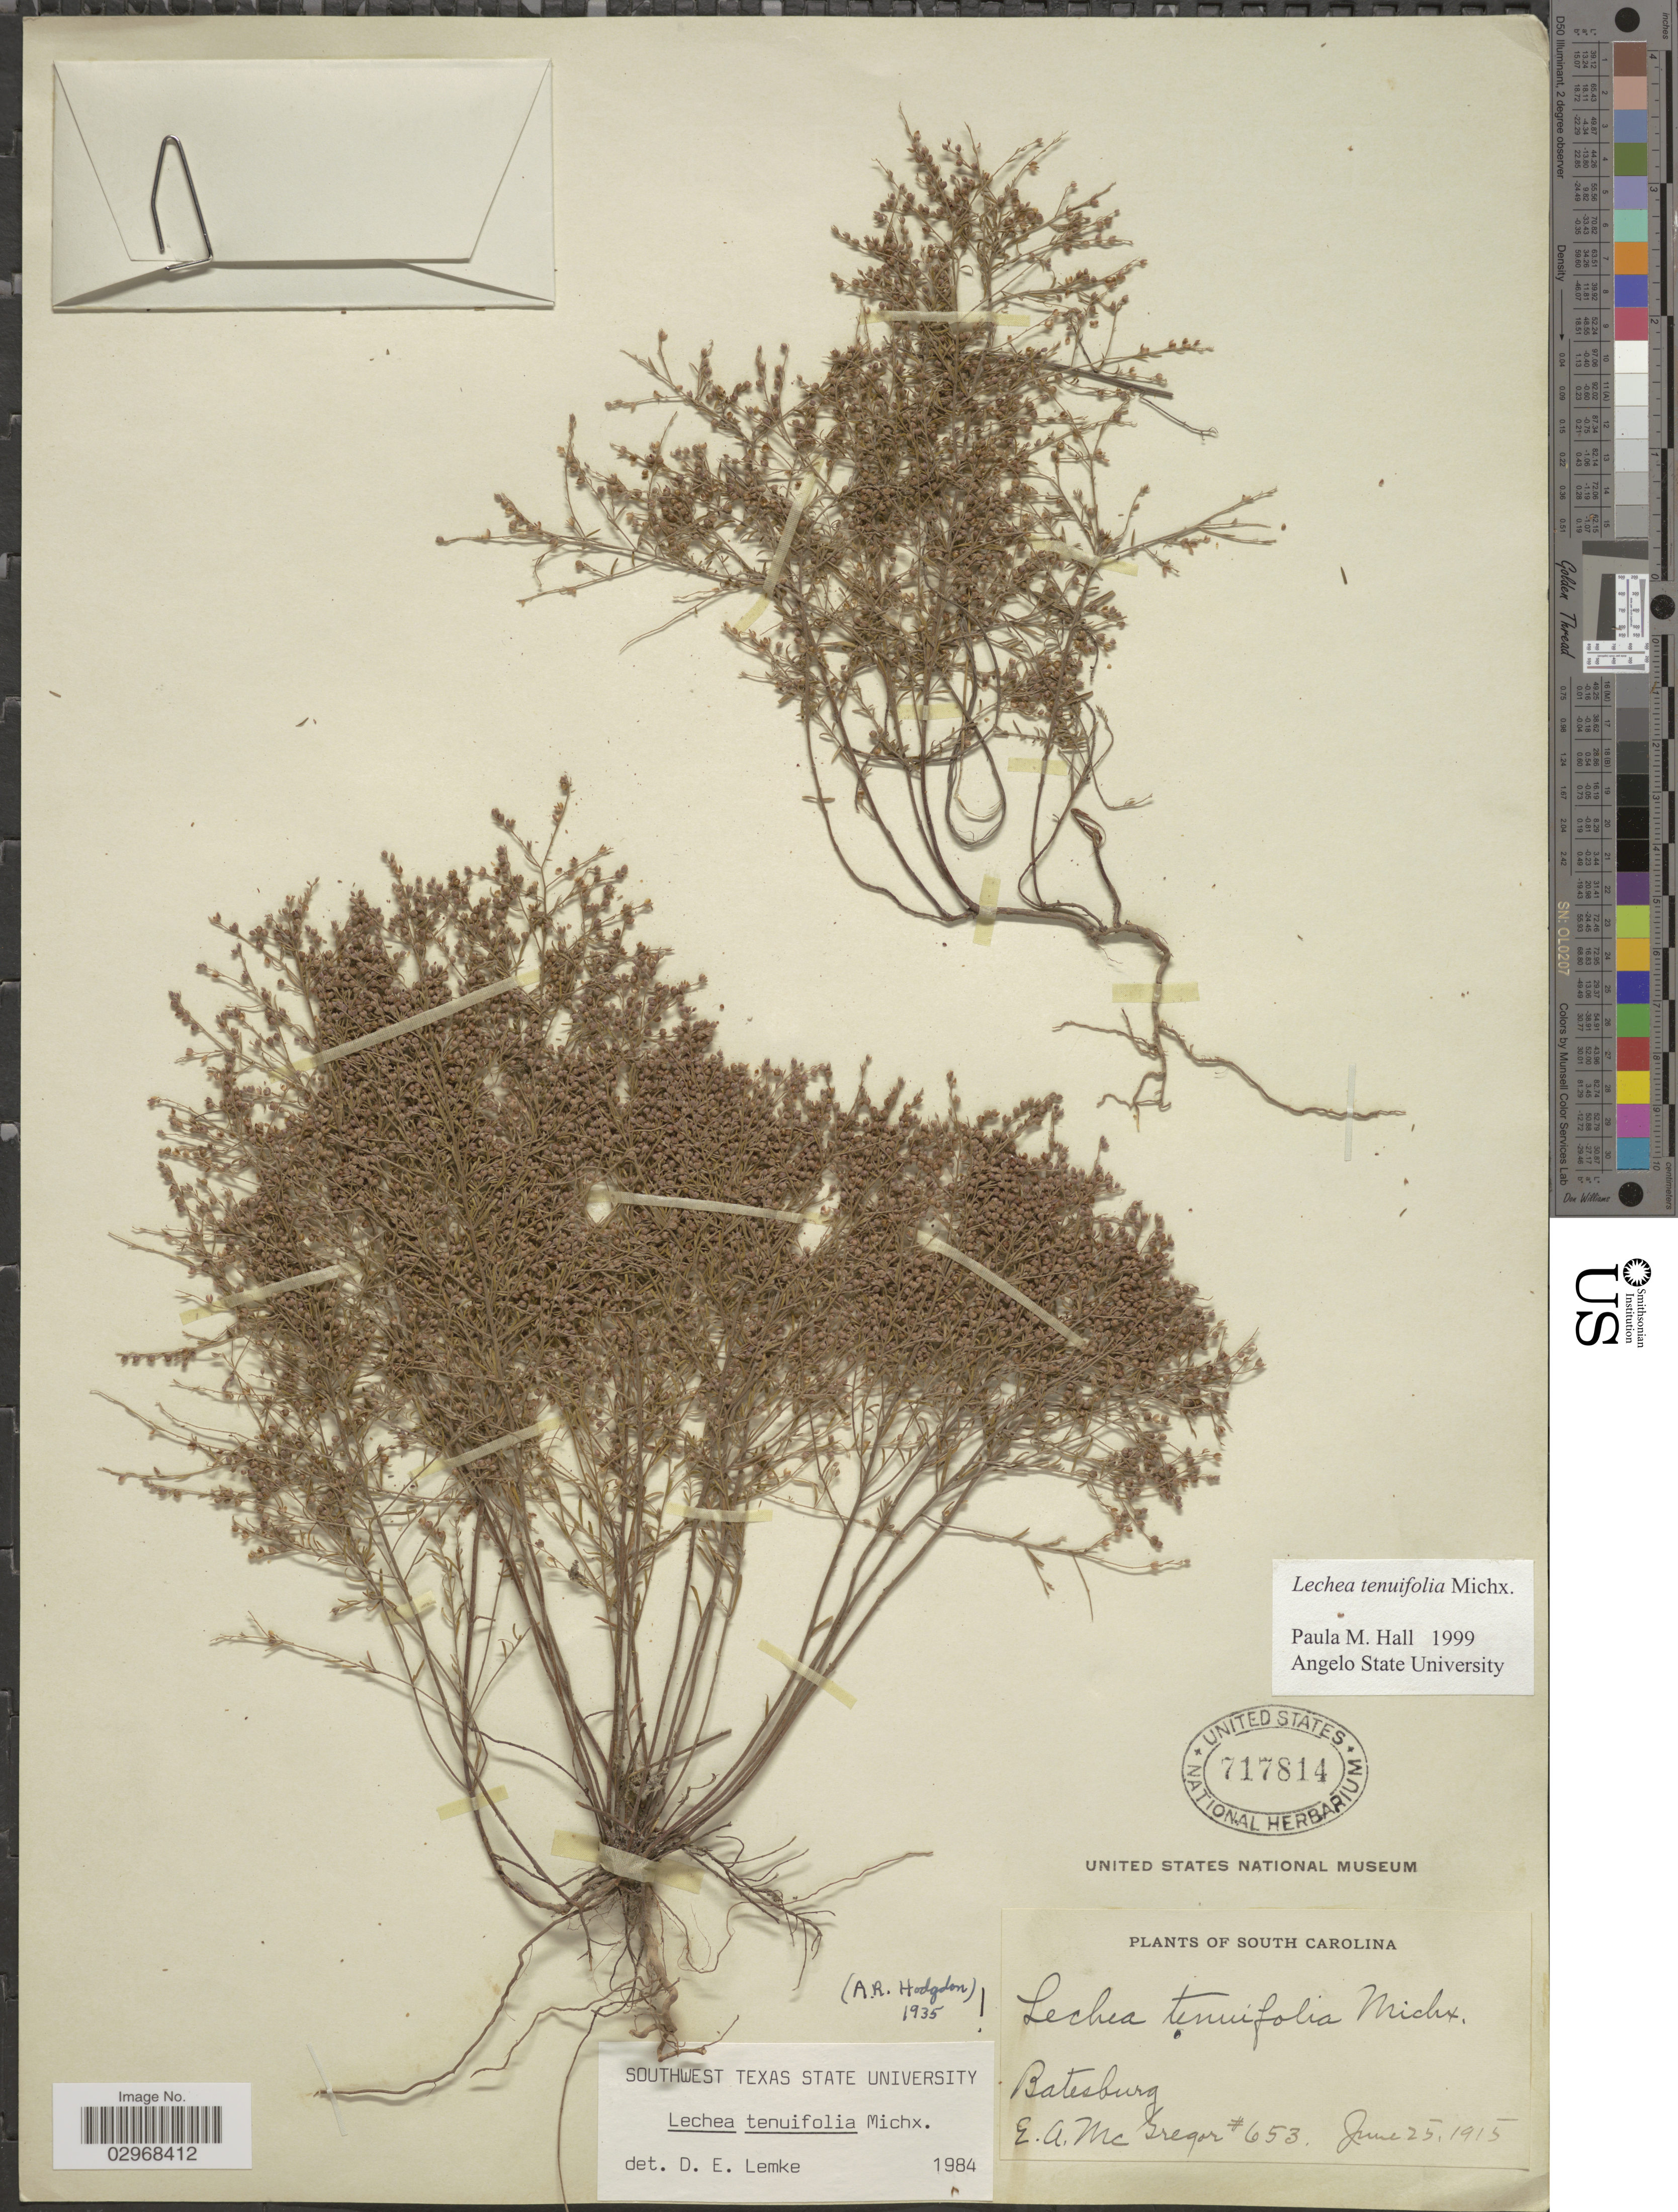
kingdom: Plantae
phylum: Tracheophyta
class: Magnoliopsida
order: Malvales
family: Cistaceae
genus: Lechea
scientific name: Lechea tenuifolia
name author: Michx.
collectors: E. A. McGregor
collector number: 653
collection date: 1915-06-25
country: United States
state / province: South Carolina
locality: Batesburg.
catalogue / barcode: US 717814